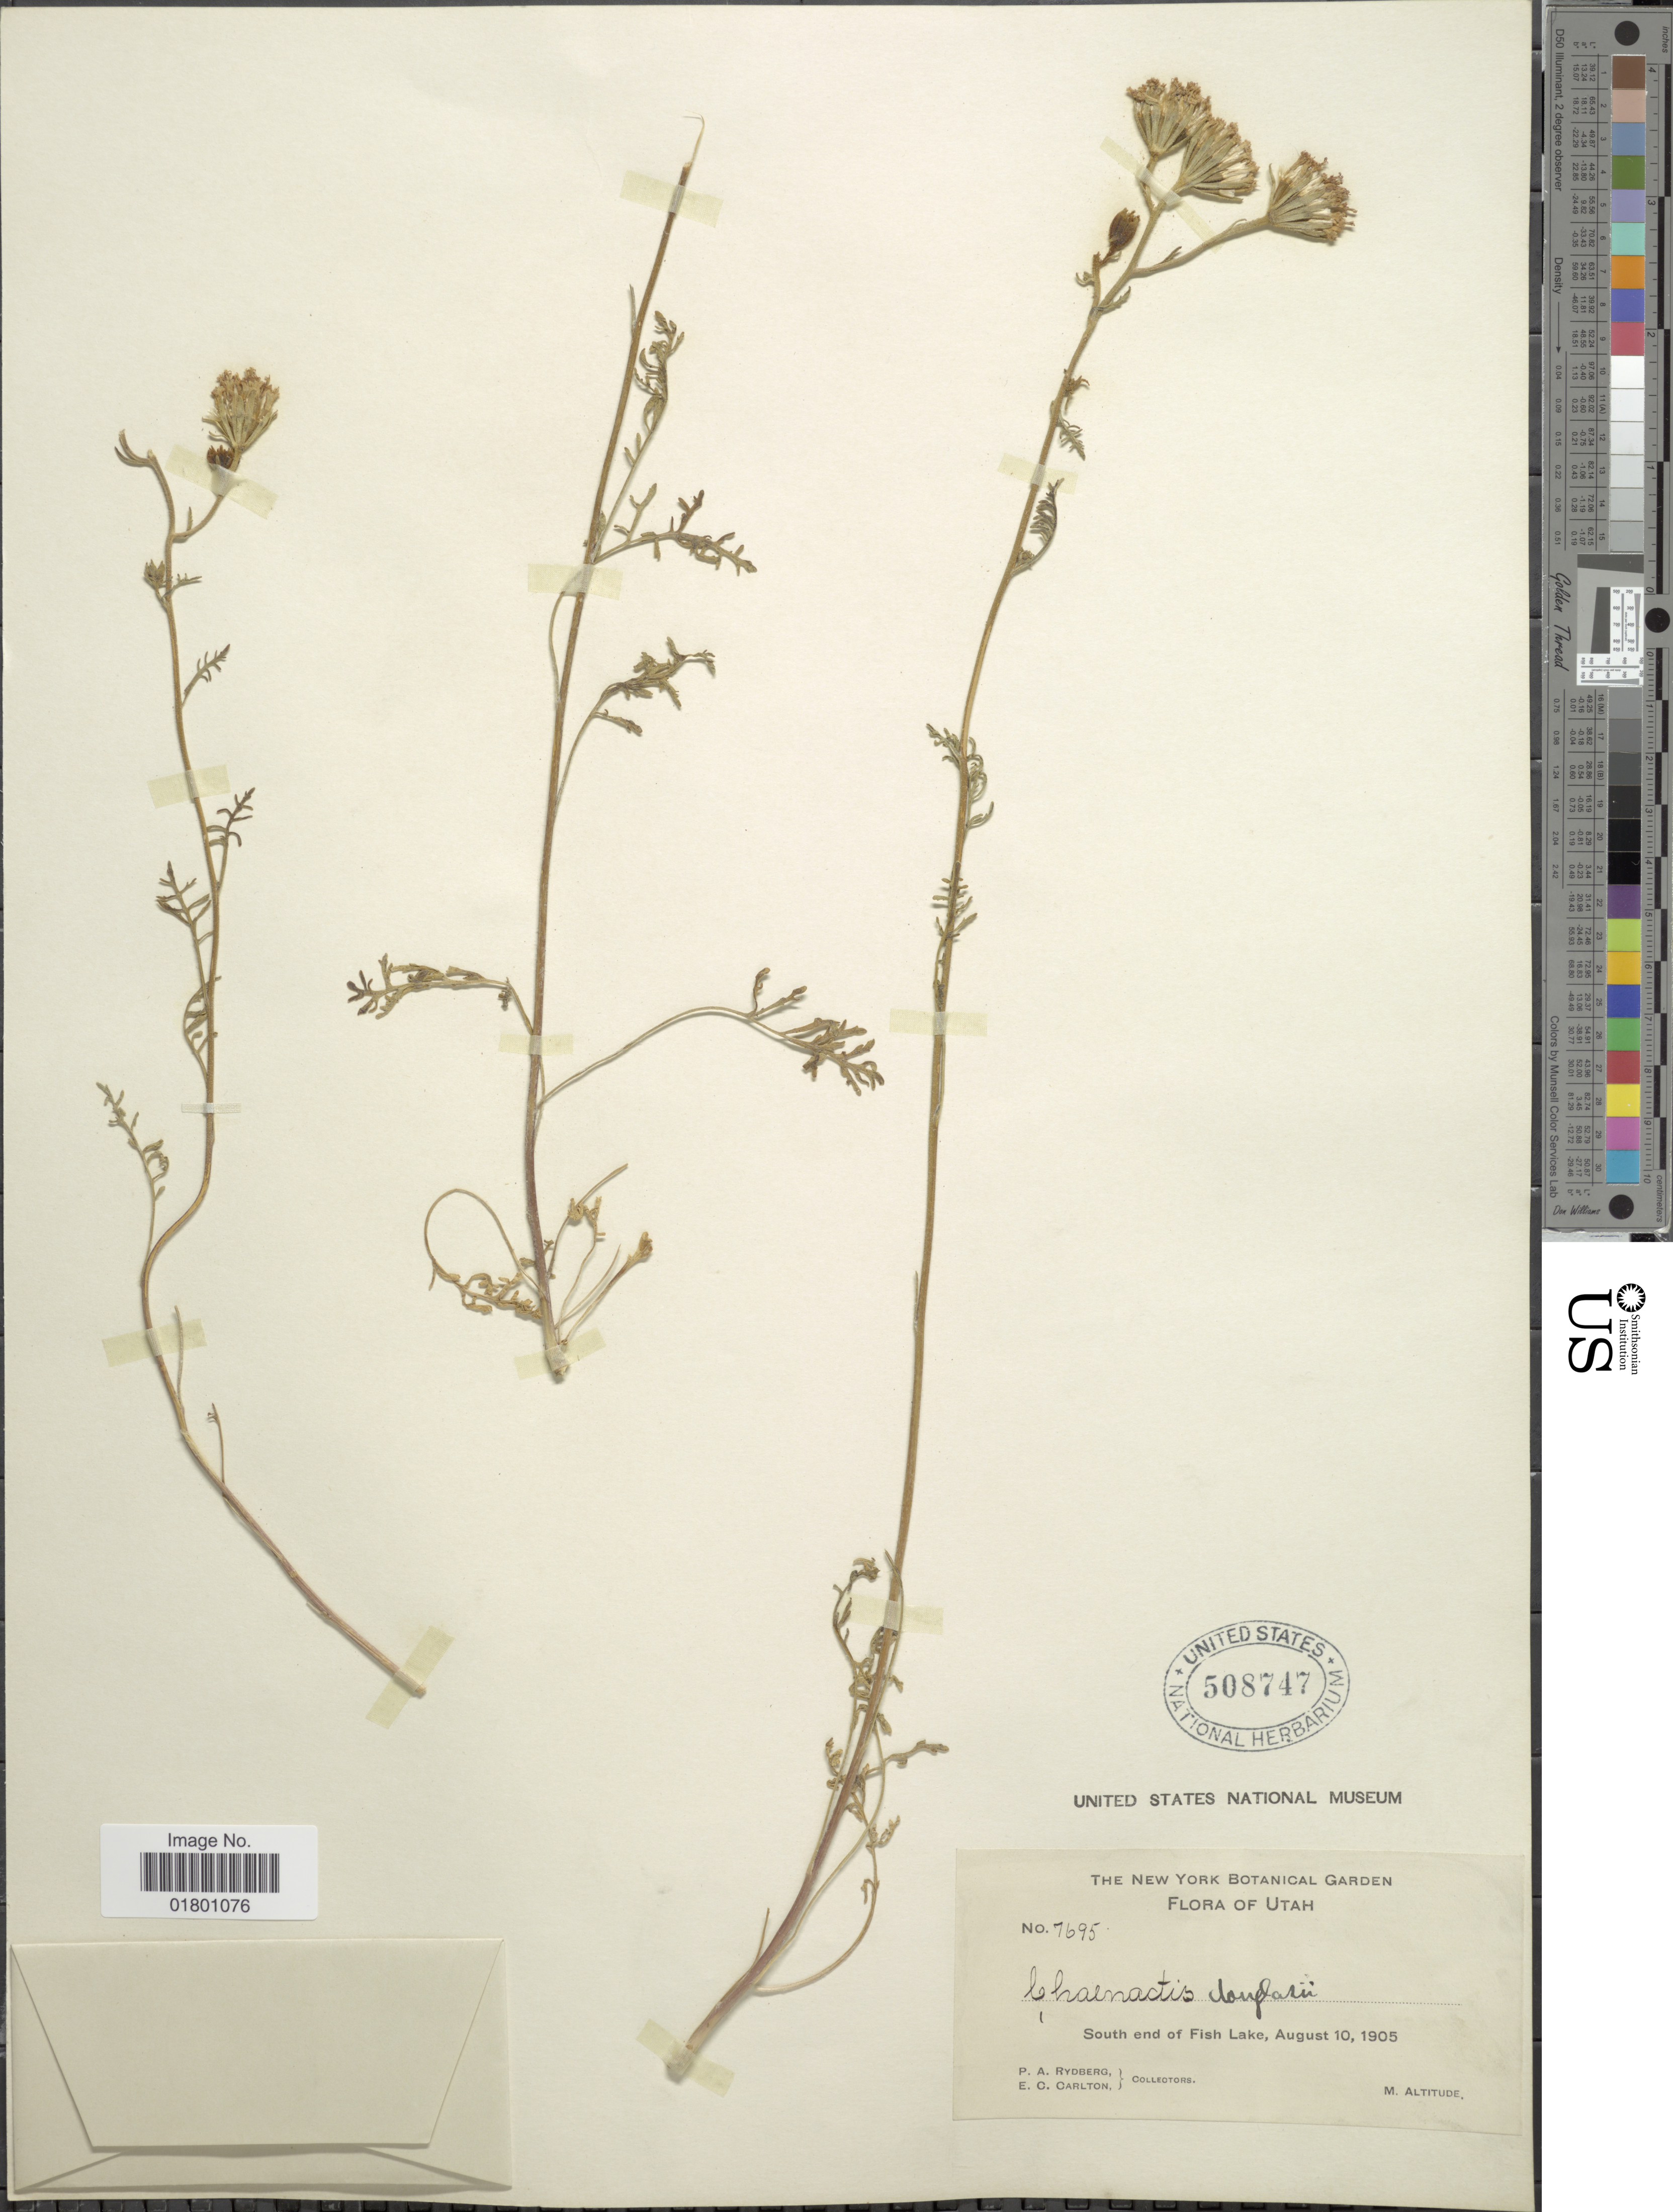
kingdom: Plantae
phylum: Tracheophyta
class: Magnoliopsida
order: Asterales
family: Asteraceae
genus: Chaenactis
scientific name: Chaenactis douglasii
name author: Hook. & Arn.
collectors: P. A. Rydberg & E. Carlton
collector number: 7695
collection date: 1905-08-10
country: United States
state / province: Utah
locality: South end of Fish Lake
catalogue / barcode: US 508747